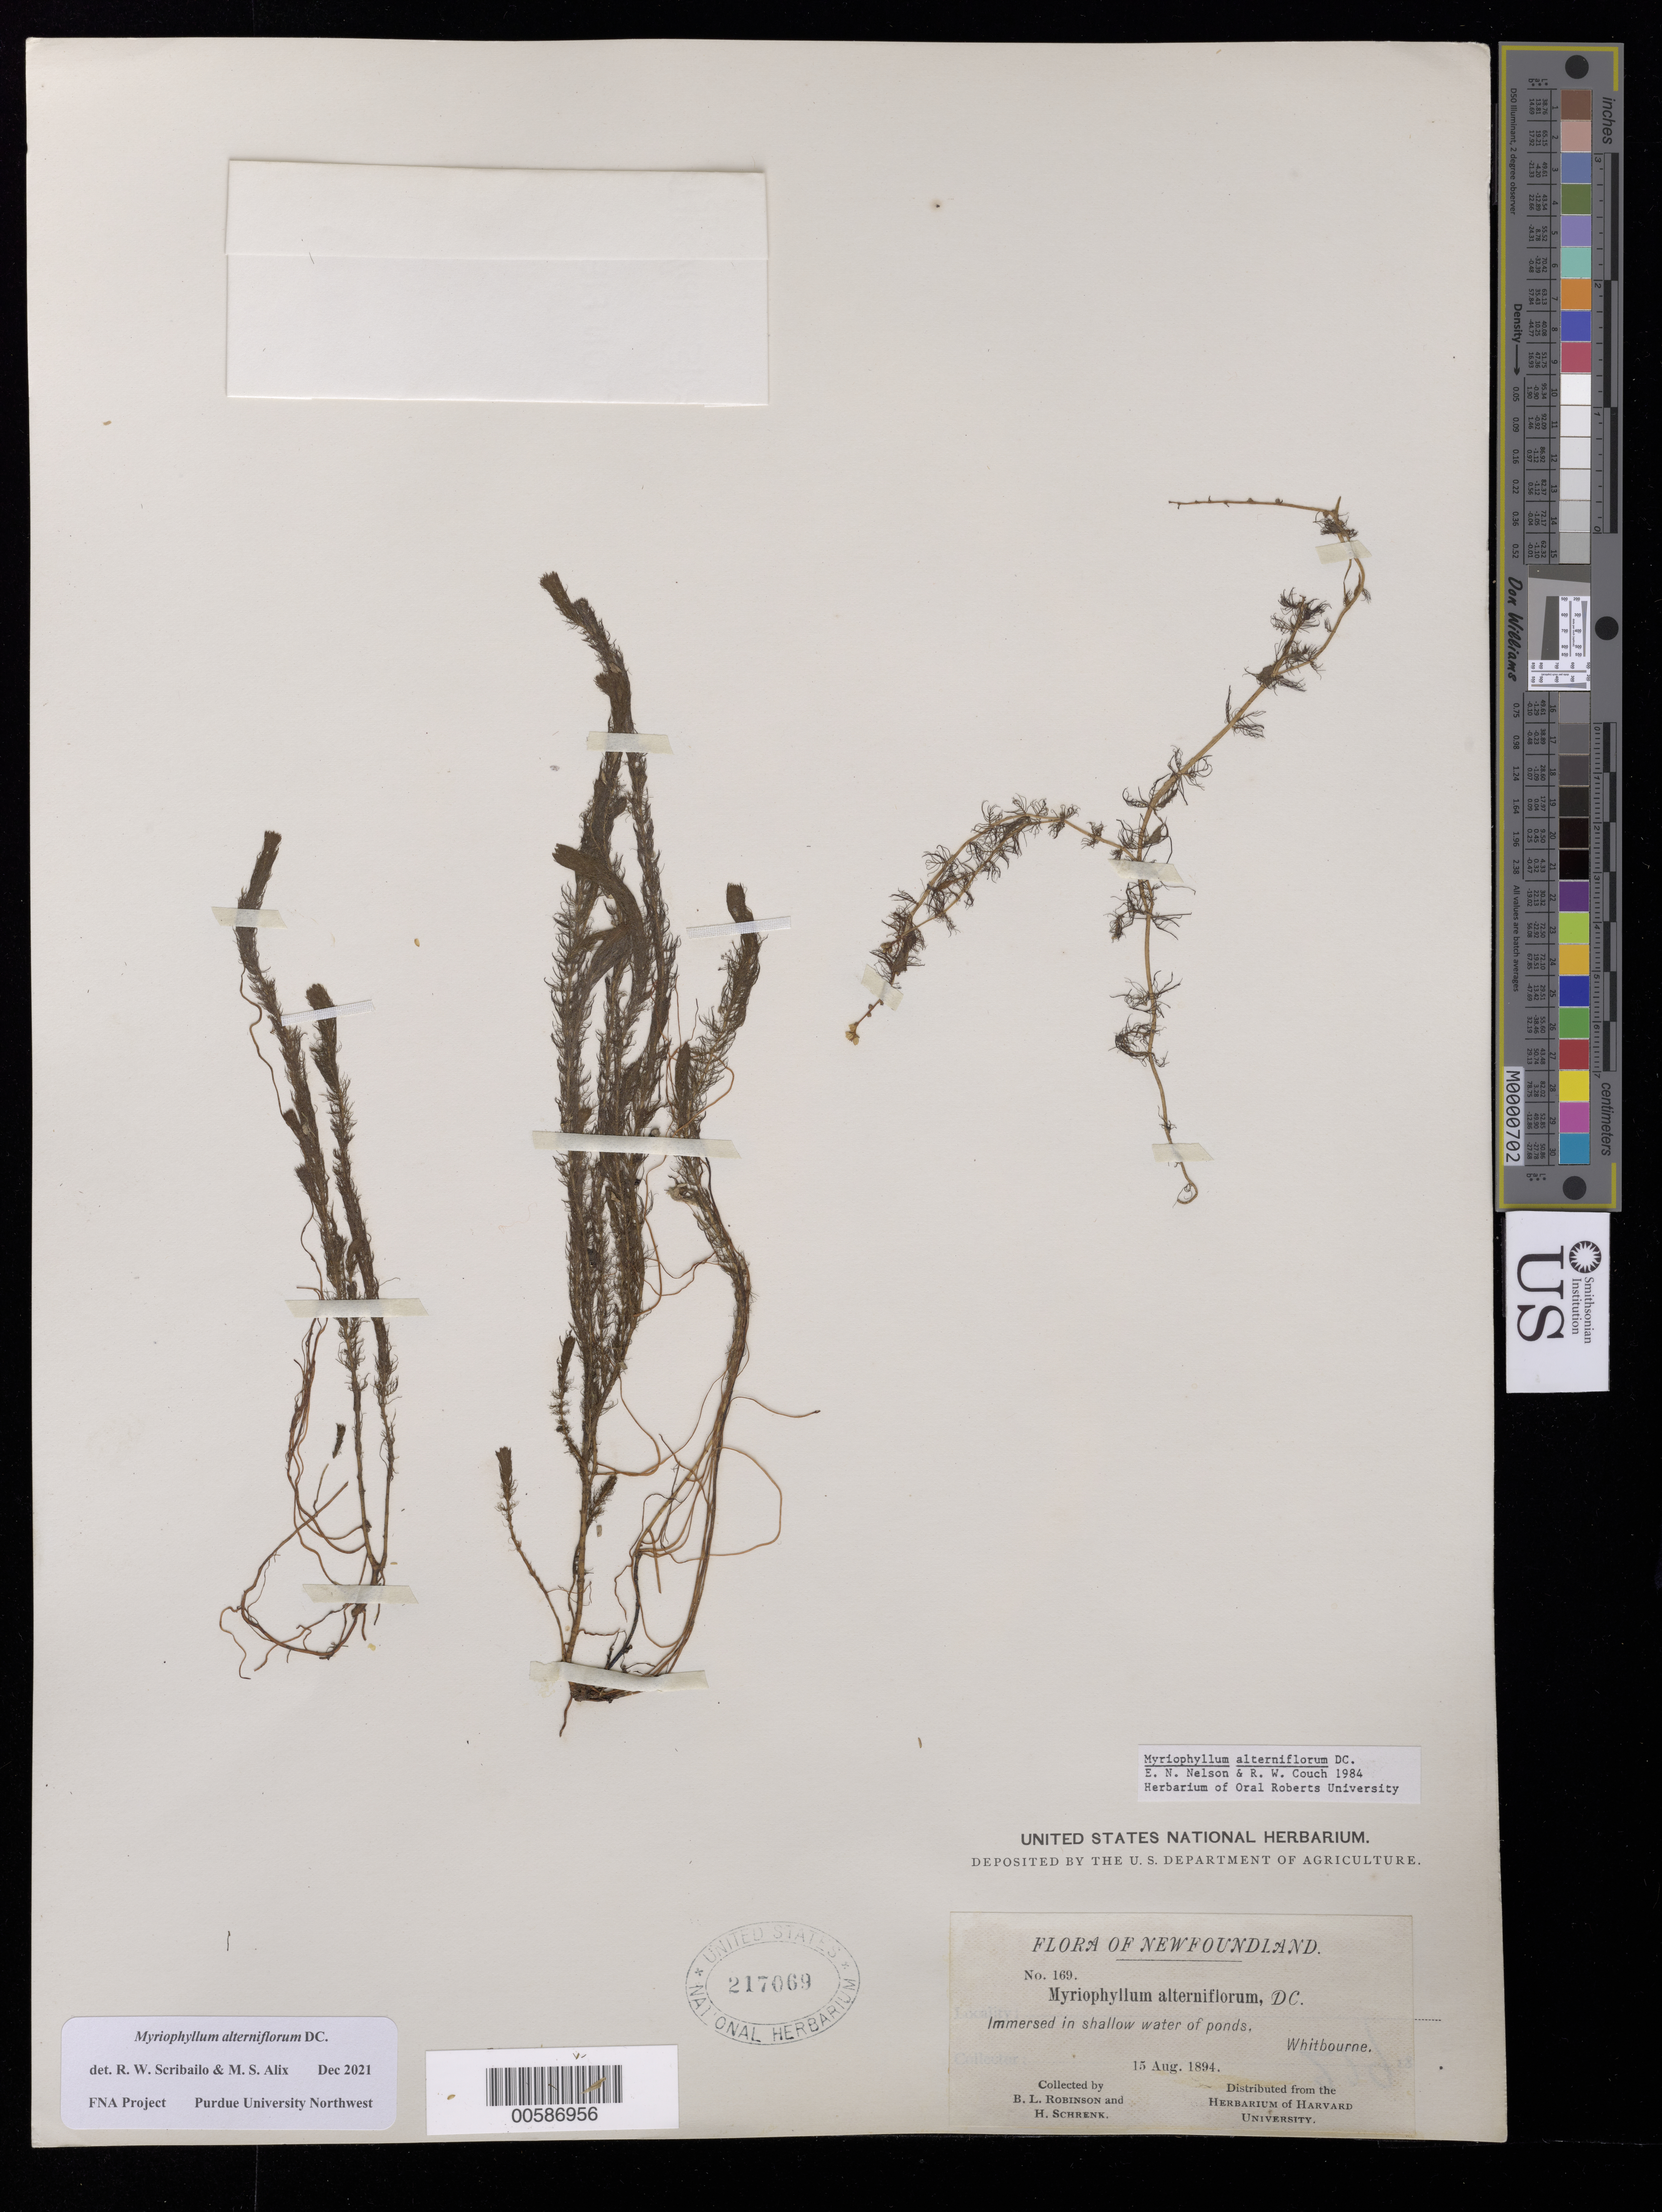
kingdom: Plantae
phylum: Tracheophyta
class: Magnoliopsida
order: Saxifragales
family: Haloragaceae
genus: Myriophyllum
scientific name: Myriophyllum alterniflorum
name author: DC.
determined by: Scribailo, R. W.; Alix, M. S.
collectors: B. L. Robinson & H. v. Schrenk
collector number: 169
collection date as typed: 15 Aug 1894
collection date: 1894-08-15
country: Canada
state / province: Newfoundland and Labrador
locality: Whibourne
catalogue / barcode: US 217069